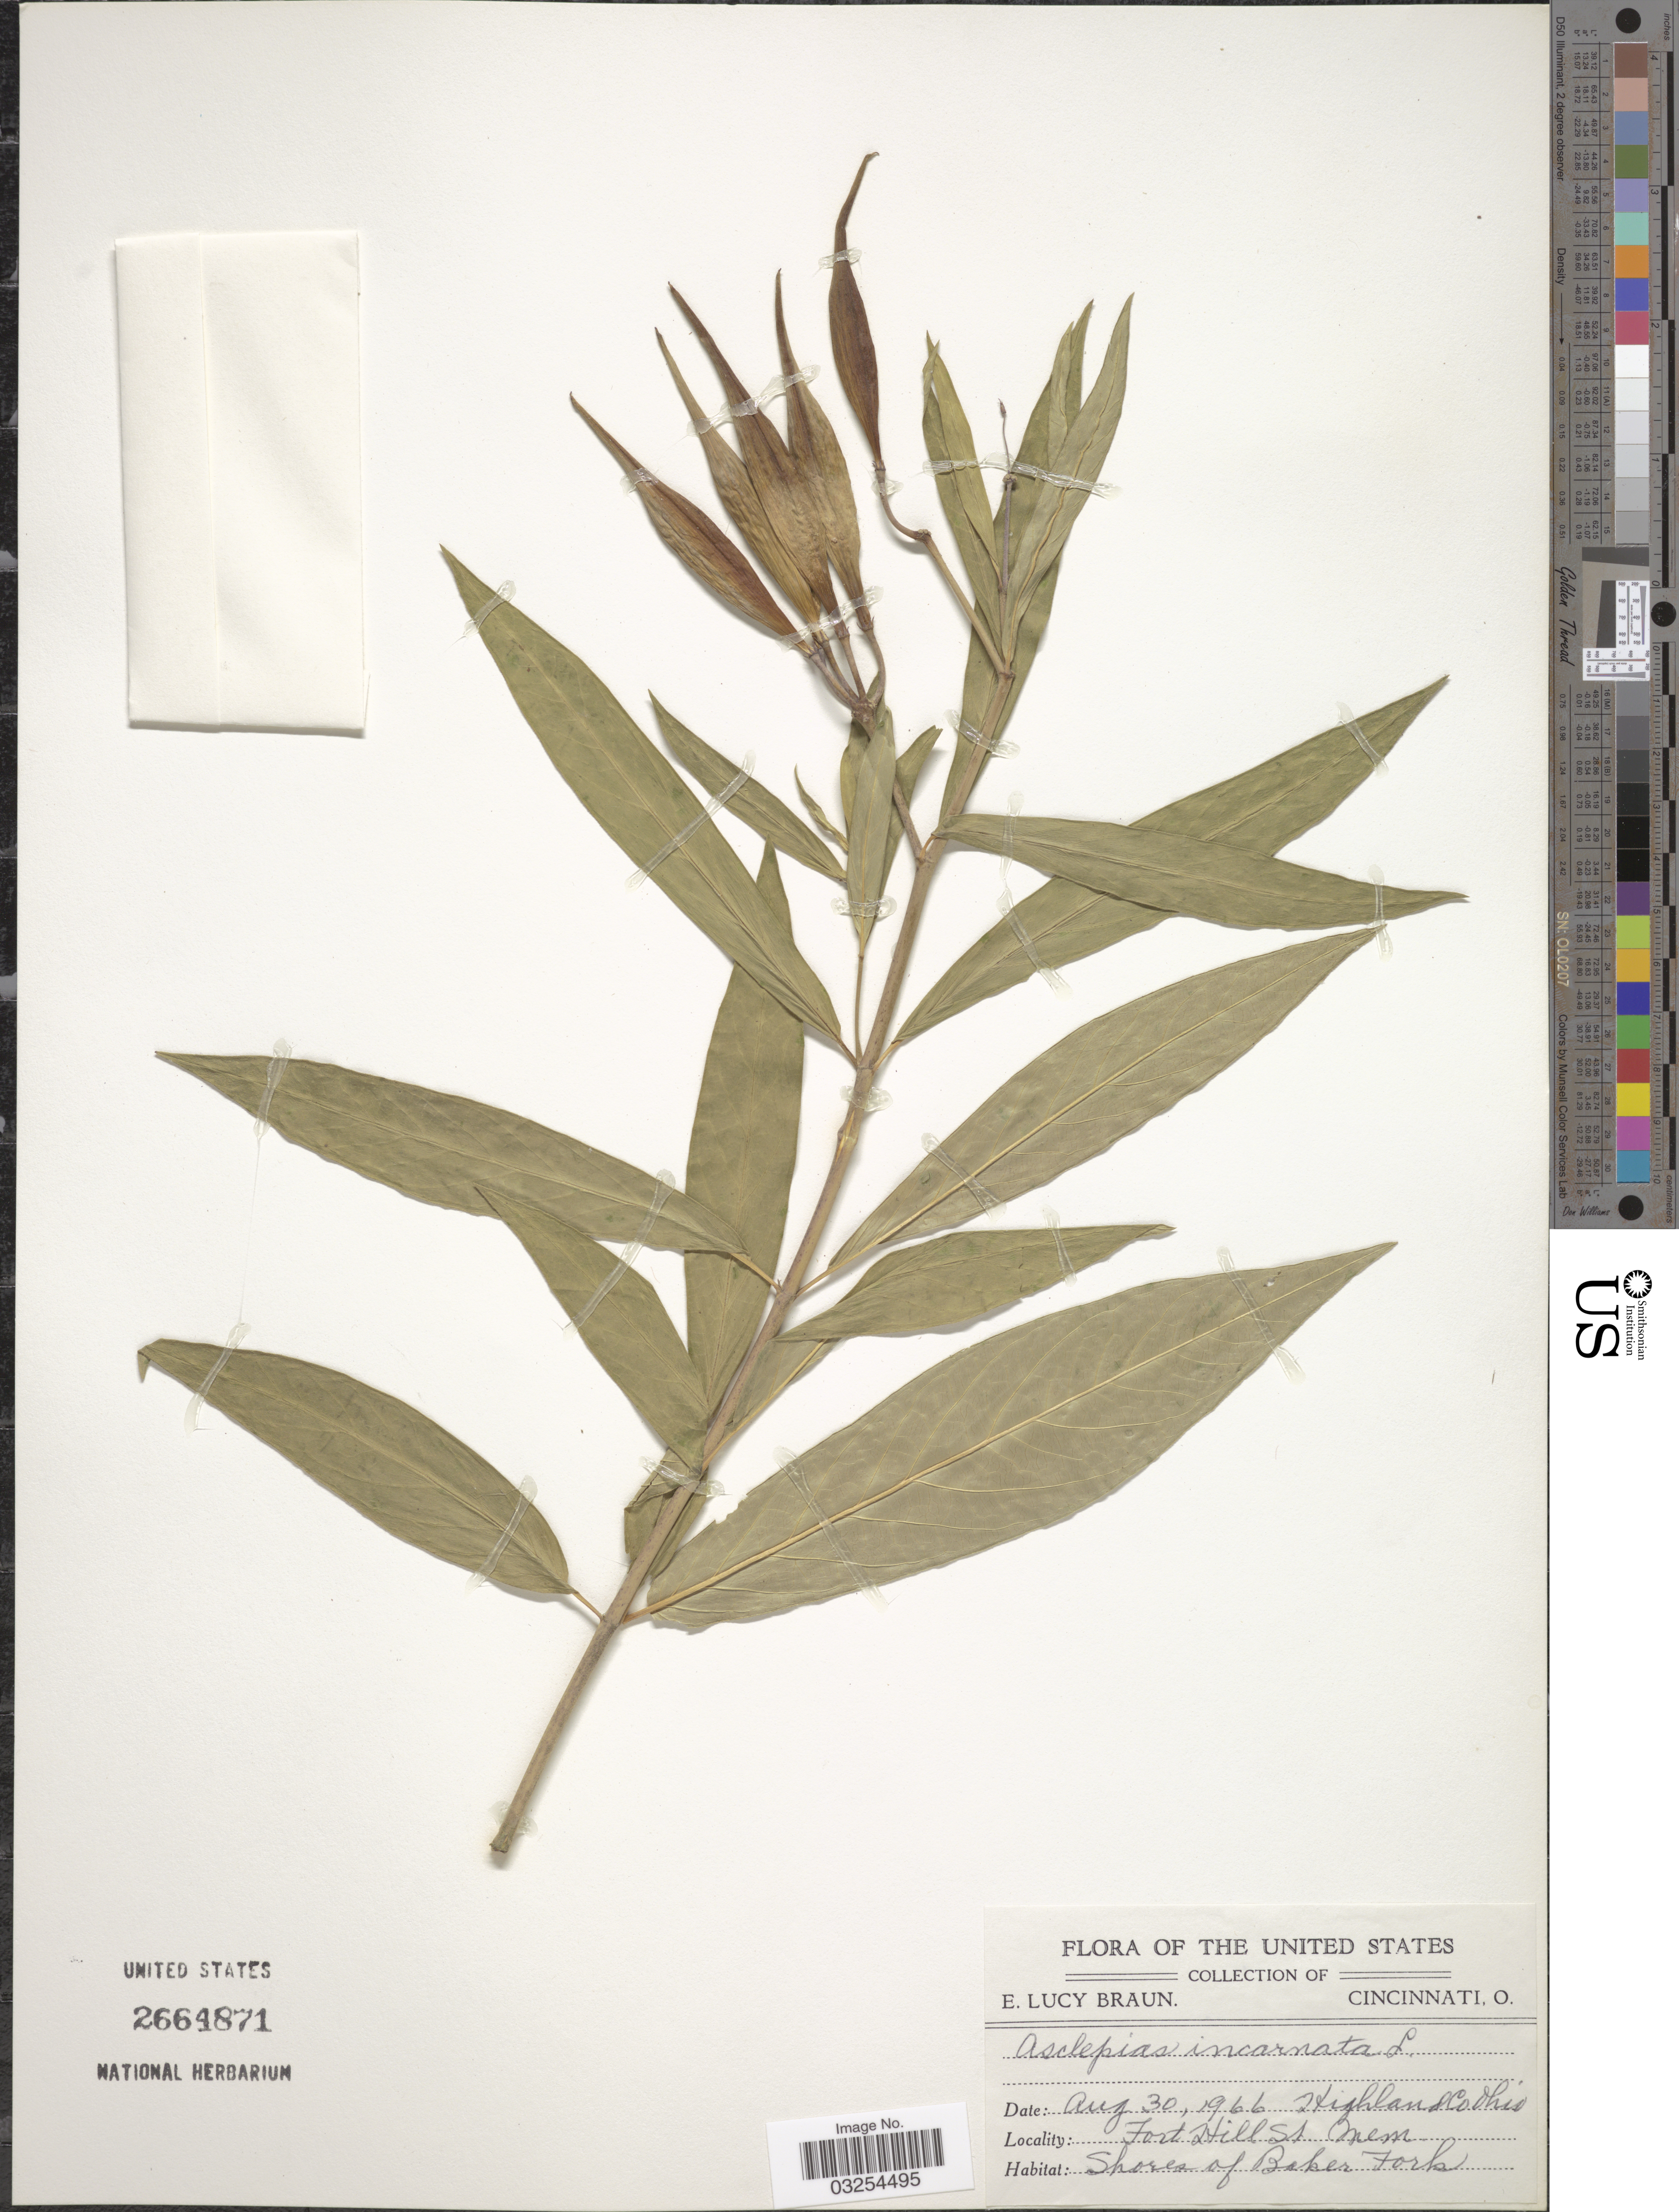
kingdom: Plantae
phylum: Tracheophyta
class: Magnoliopsida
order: Gentianales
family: Apocynaceae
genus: Asclepias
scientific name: Asclepias incarnata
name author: L.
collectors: E. Braun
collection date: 1966-08-30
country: United States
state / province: Ohio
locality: Highland Co. Fort Hill St. Mem. Shores of Baker Fork.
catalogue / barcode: US 2664871